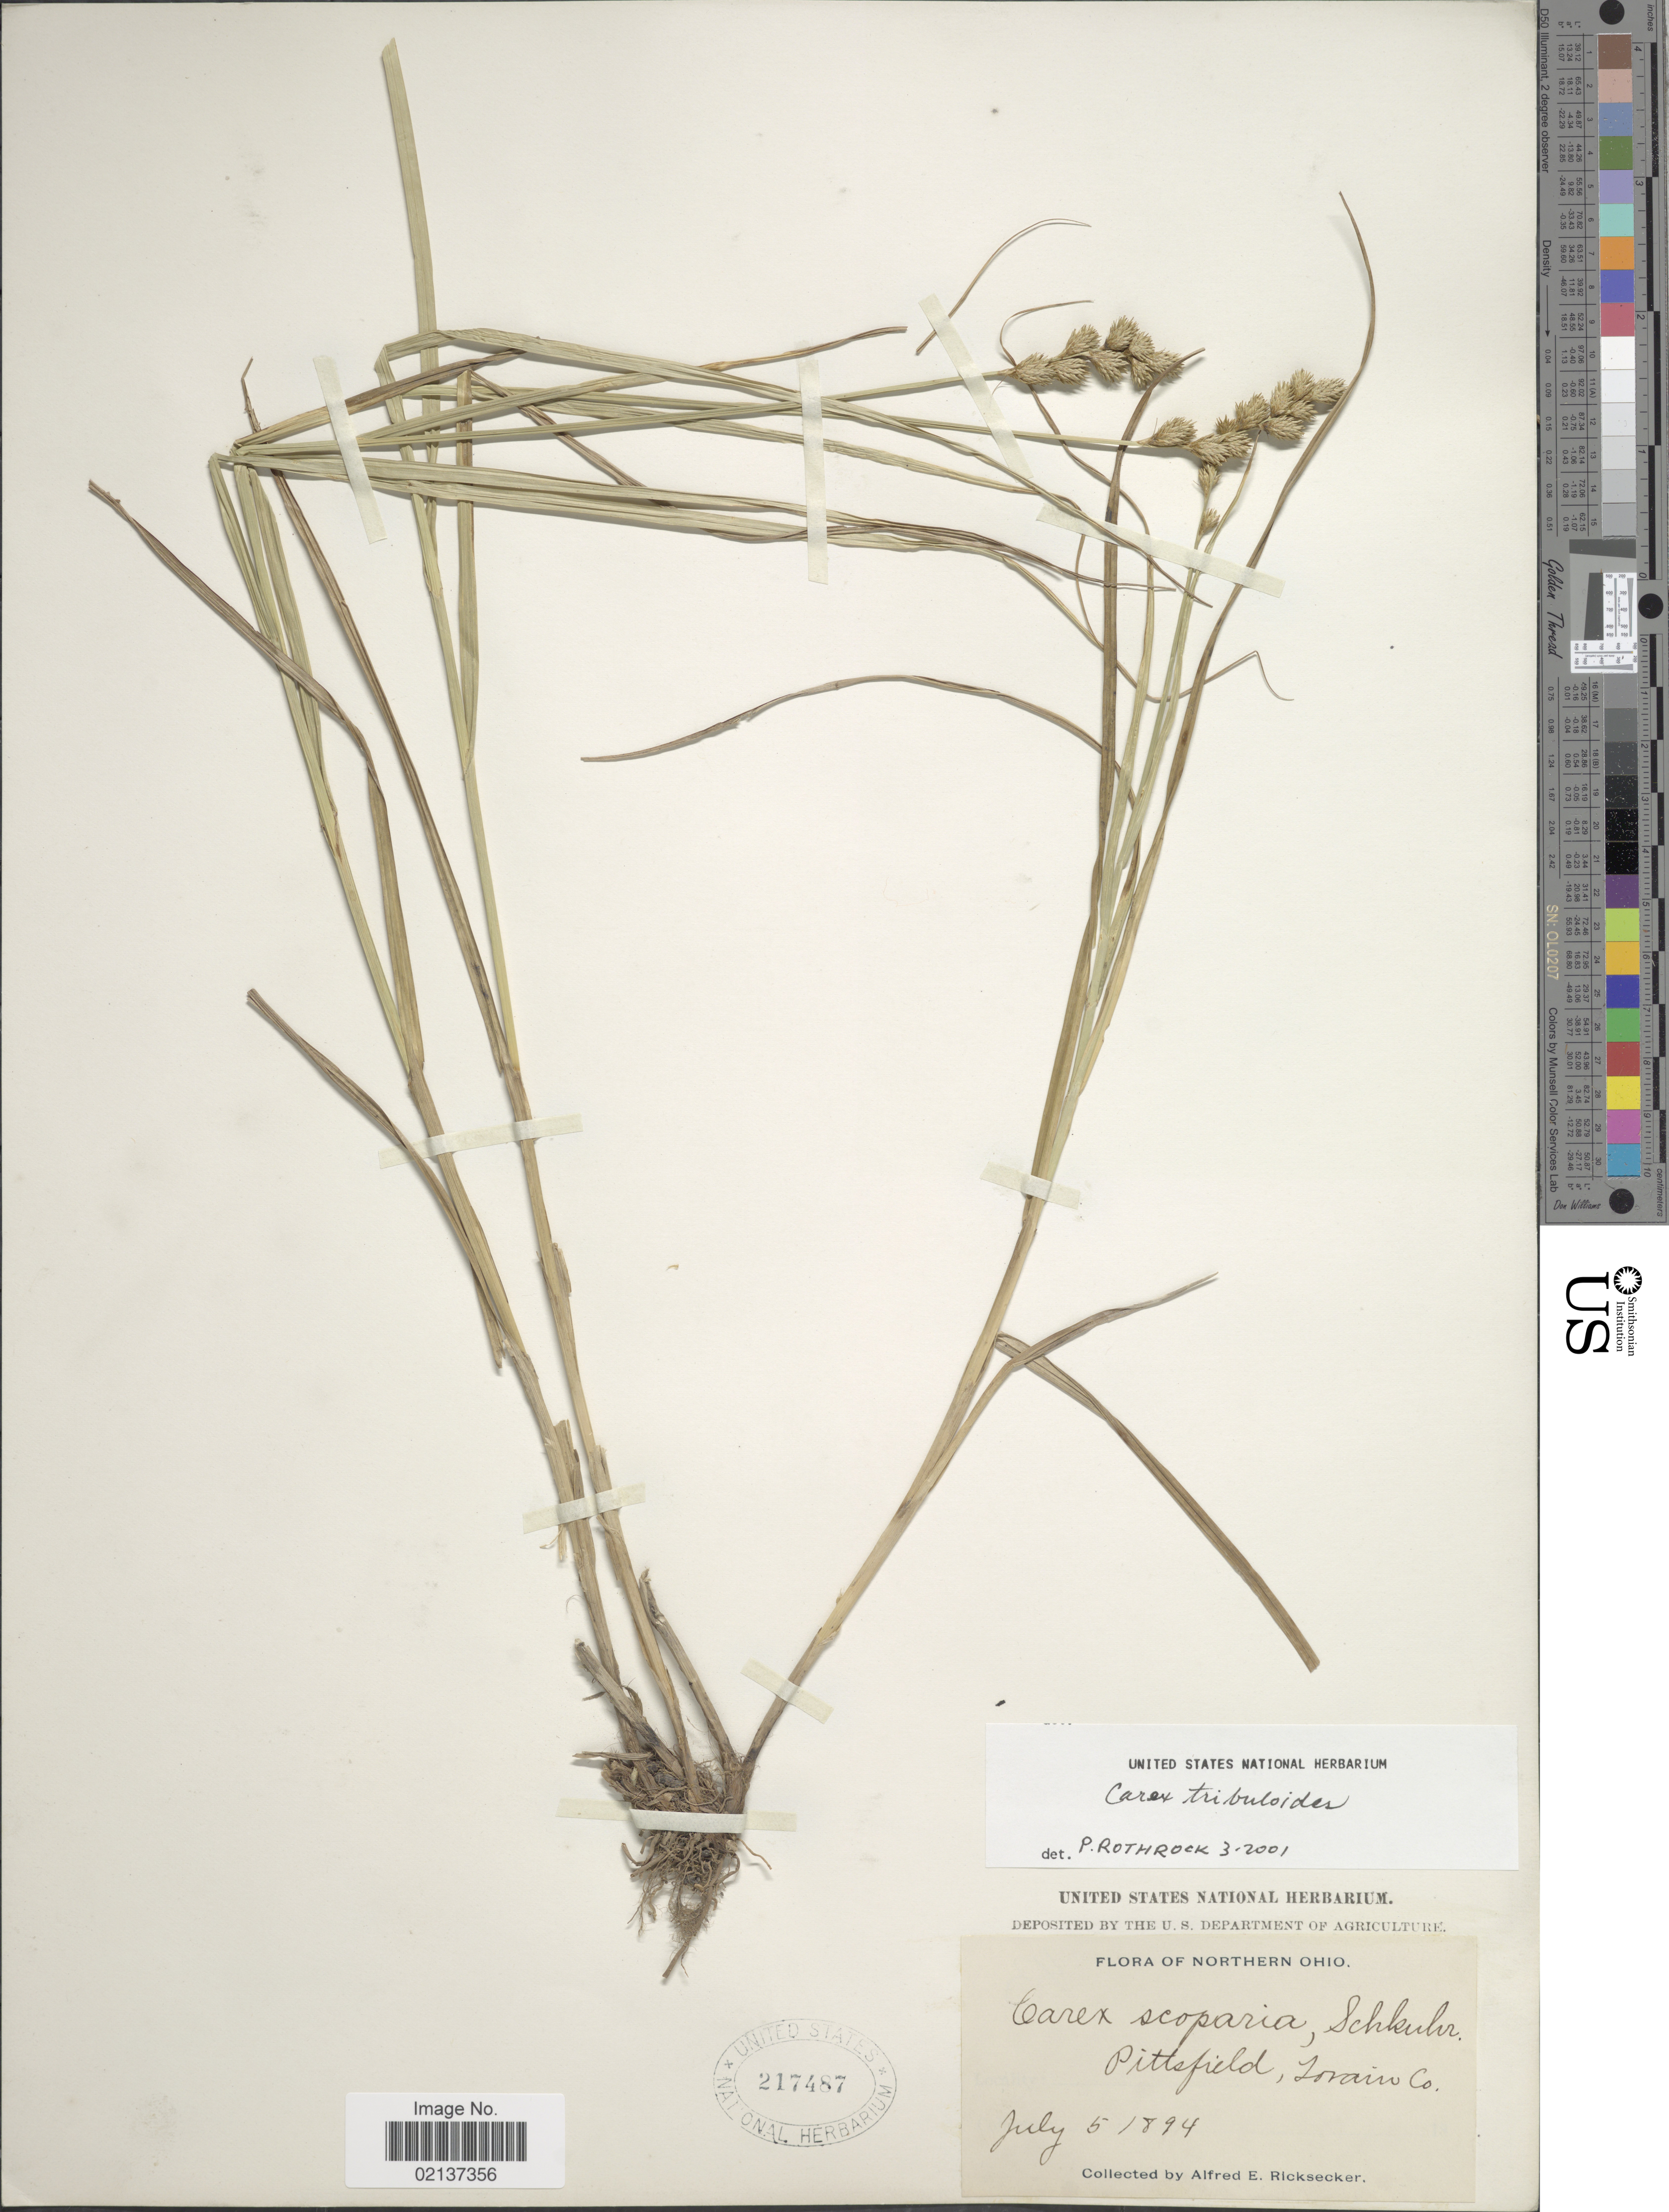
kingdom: Plantae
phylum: Tracheophyta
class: Liliopsida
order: Poales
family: Cyperaceae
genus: Carex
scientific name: Carex tribuloides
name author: Wahlenb.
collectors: A. E. Ricksecker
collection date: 1894-07-05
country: United States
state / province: Ohio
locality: Northern Ohio, Pittsfield, Lorain Co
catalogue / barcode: US 217487